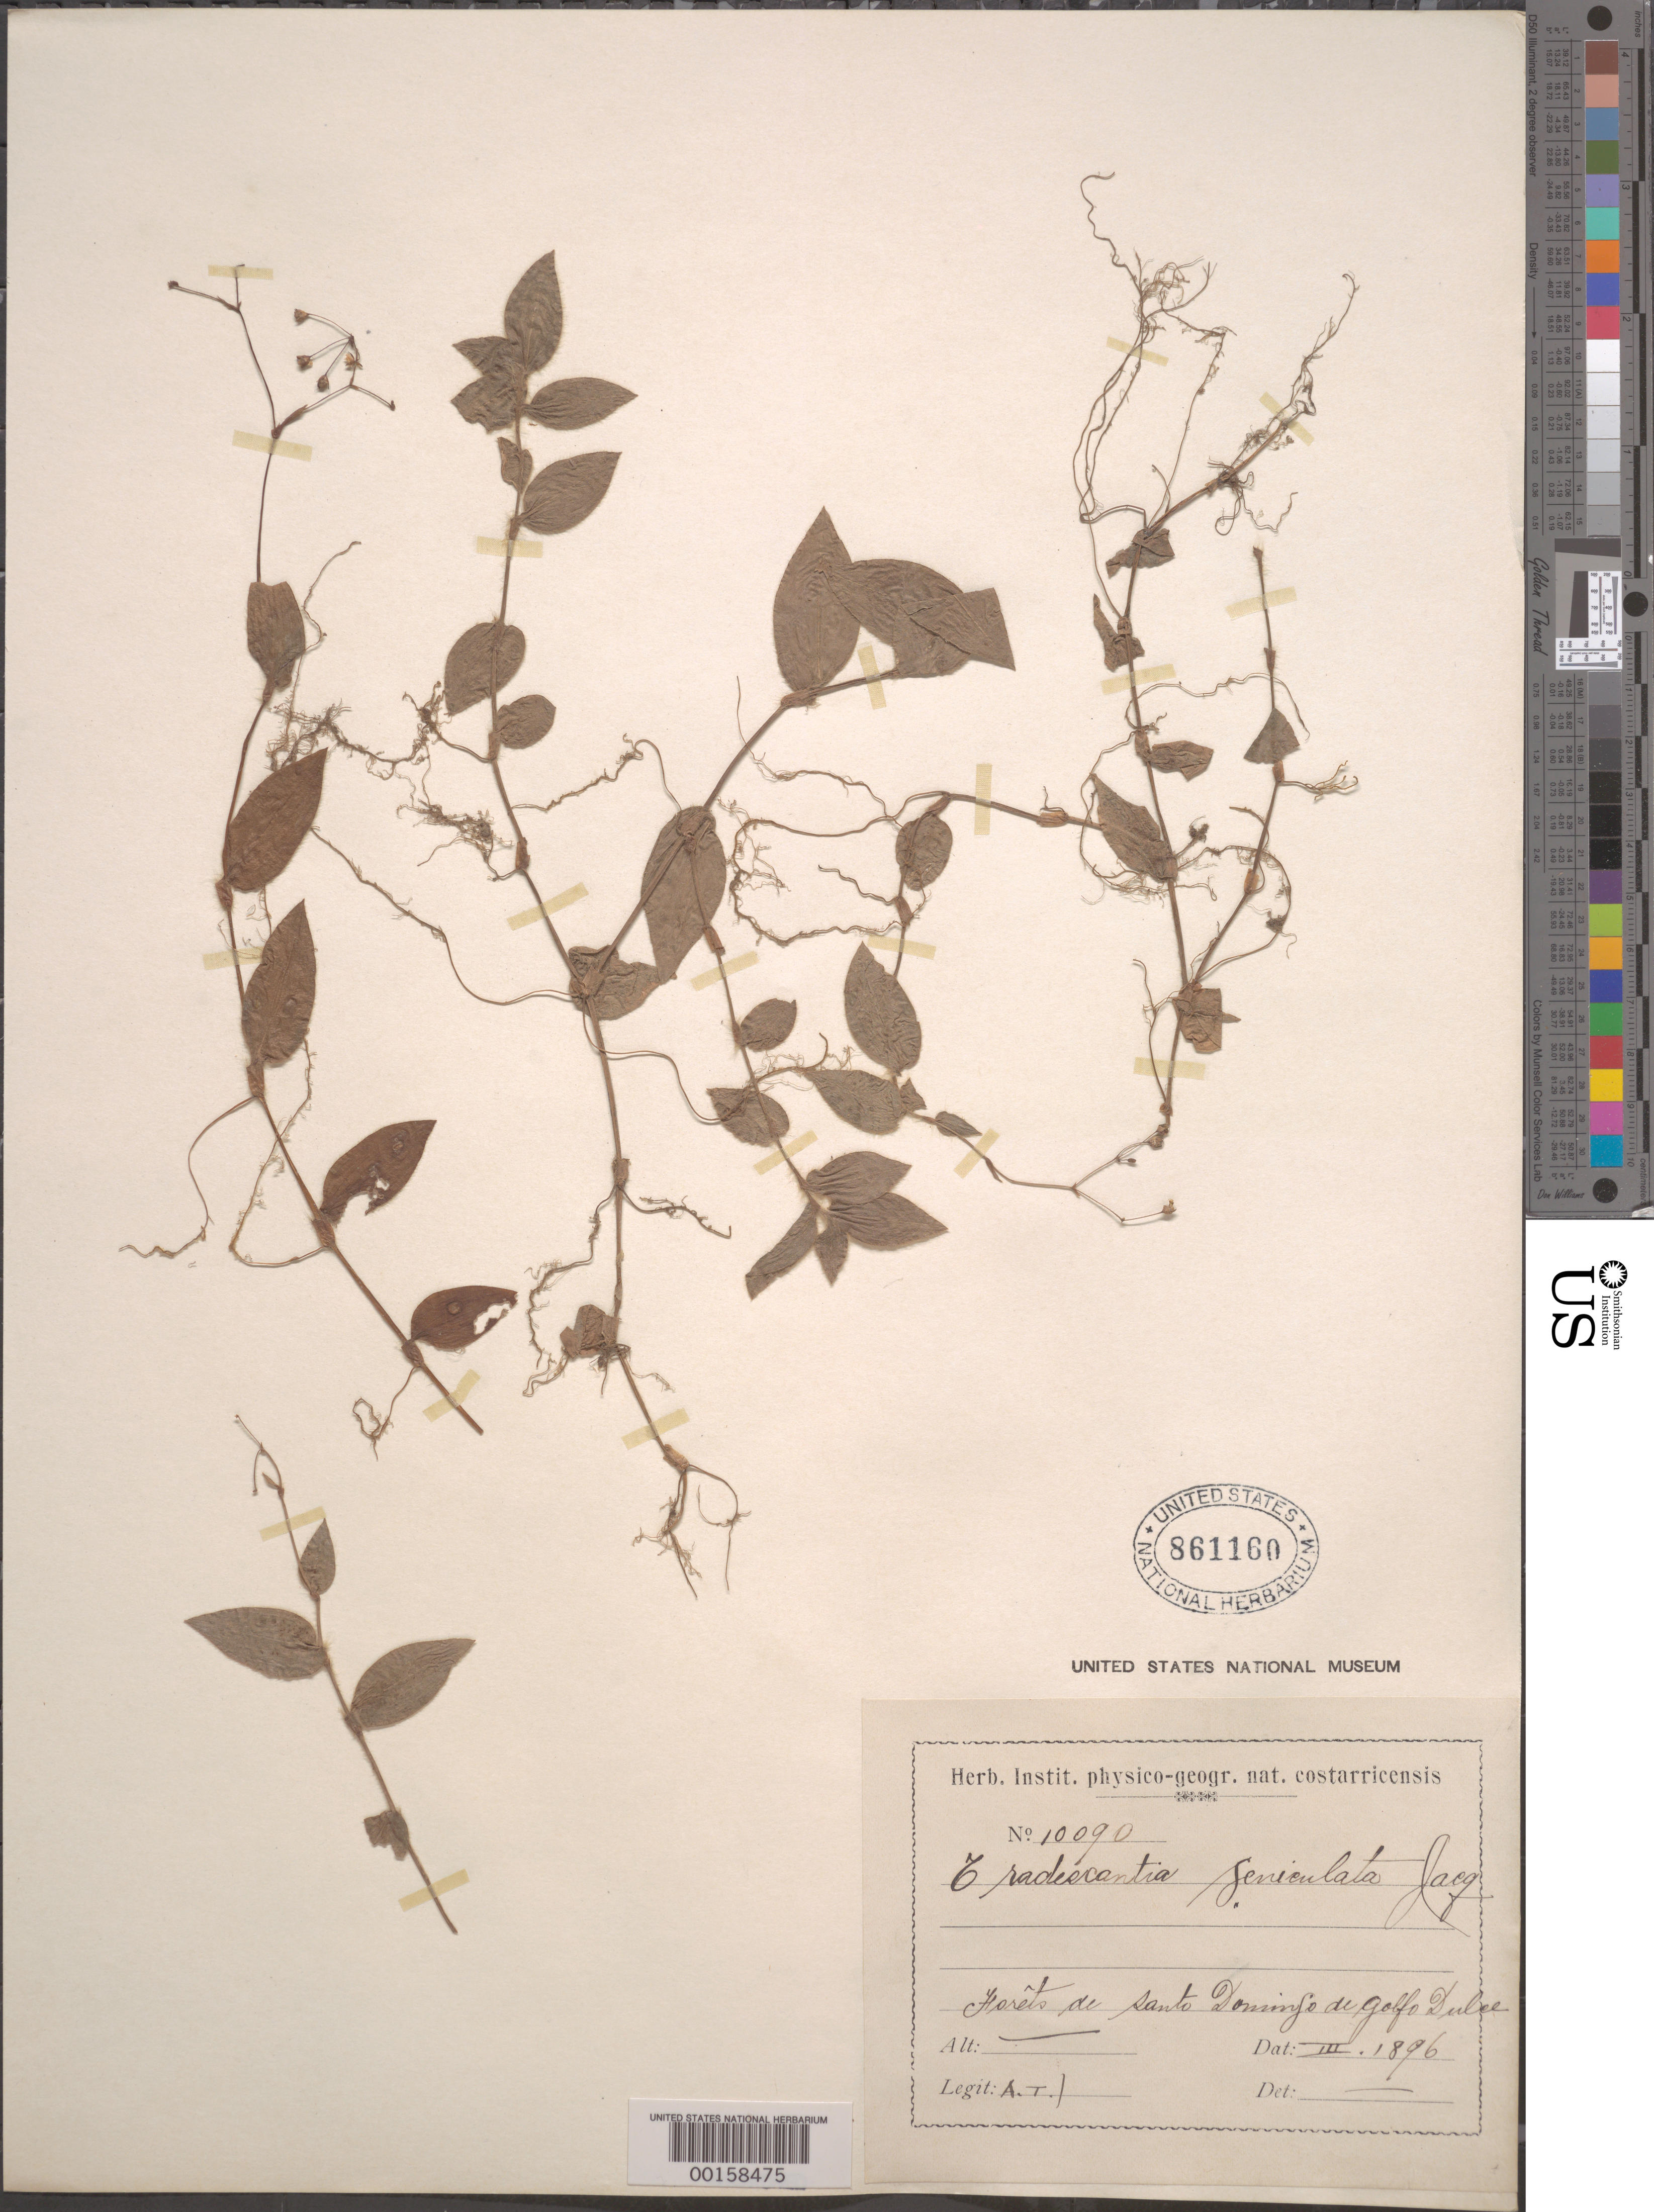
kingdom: Plantae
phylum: Tracheophyta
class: Liliopsida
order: Commelinales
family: Commelinaceae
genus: Gibasis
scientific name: Gibasis geniculata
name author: (Jacq.) Rohweder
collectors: A. Tonduz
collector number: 10090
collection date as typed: Mar 1896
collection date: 1896-03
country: Costa Rica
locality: Santo Domingo de Golfo Dulce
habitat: Forest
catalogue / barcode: US 861160